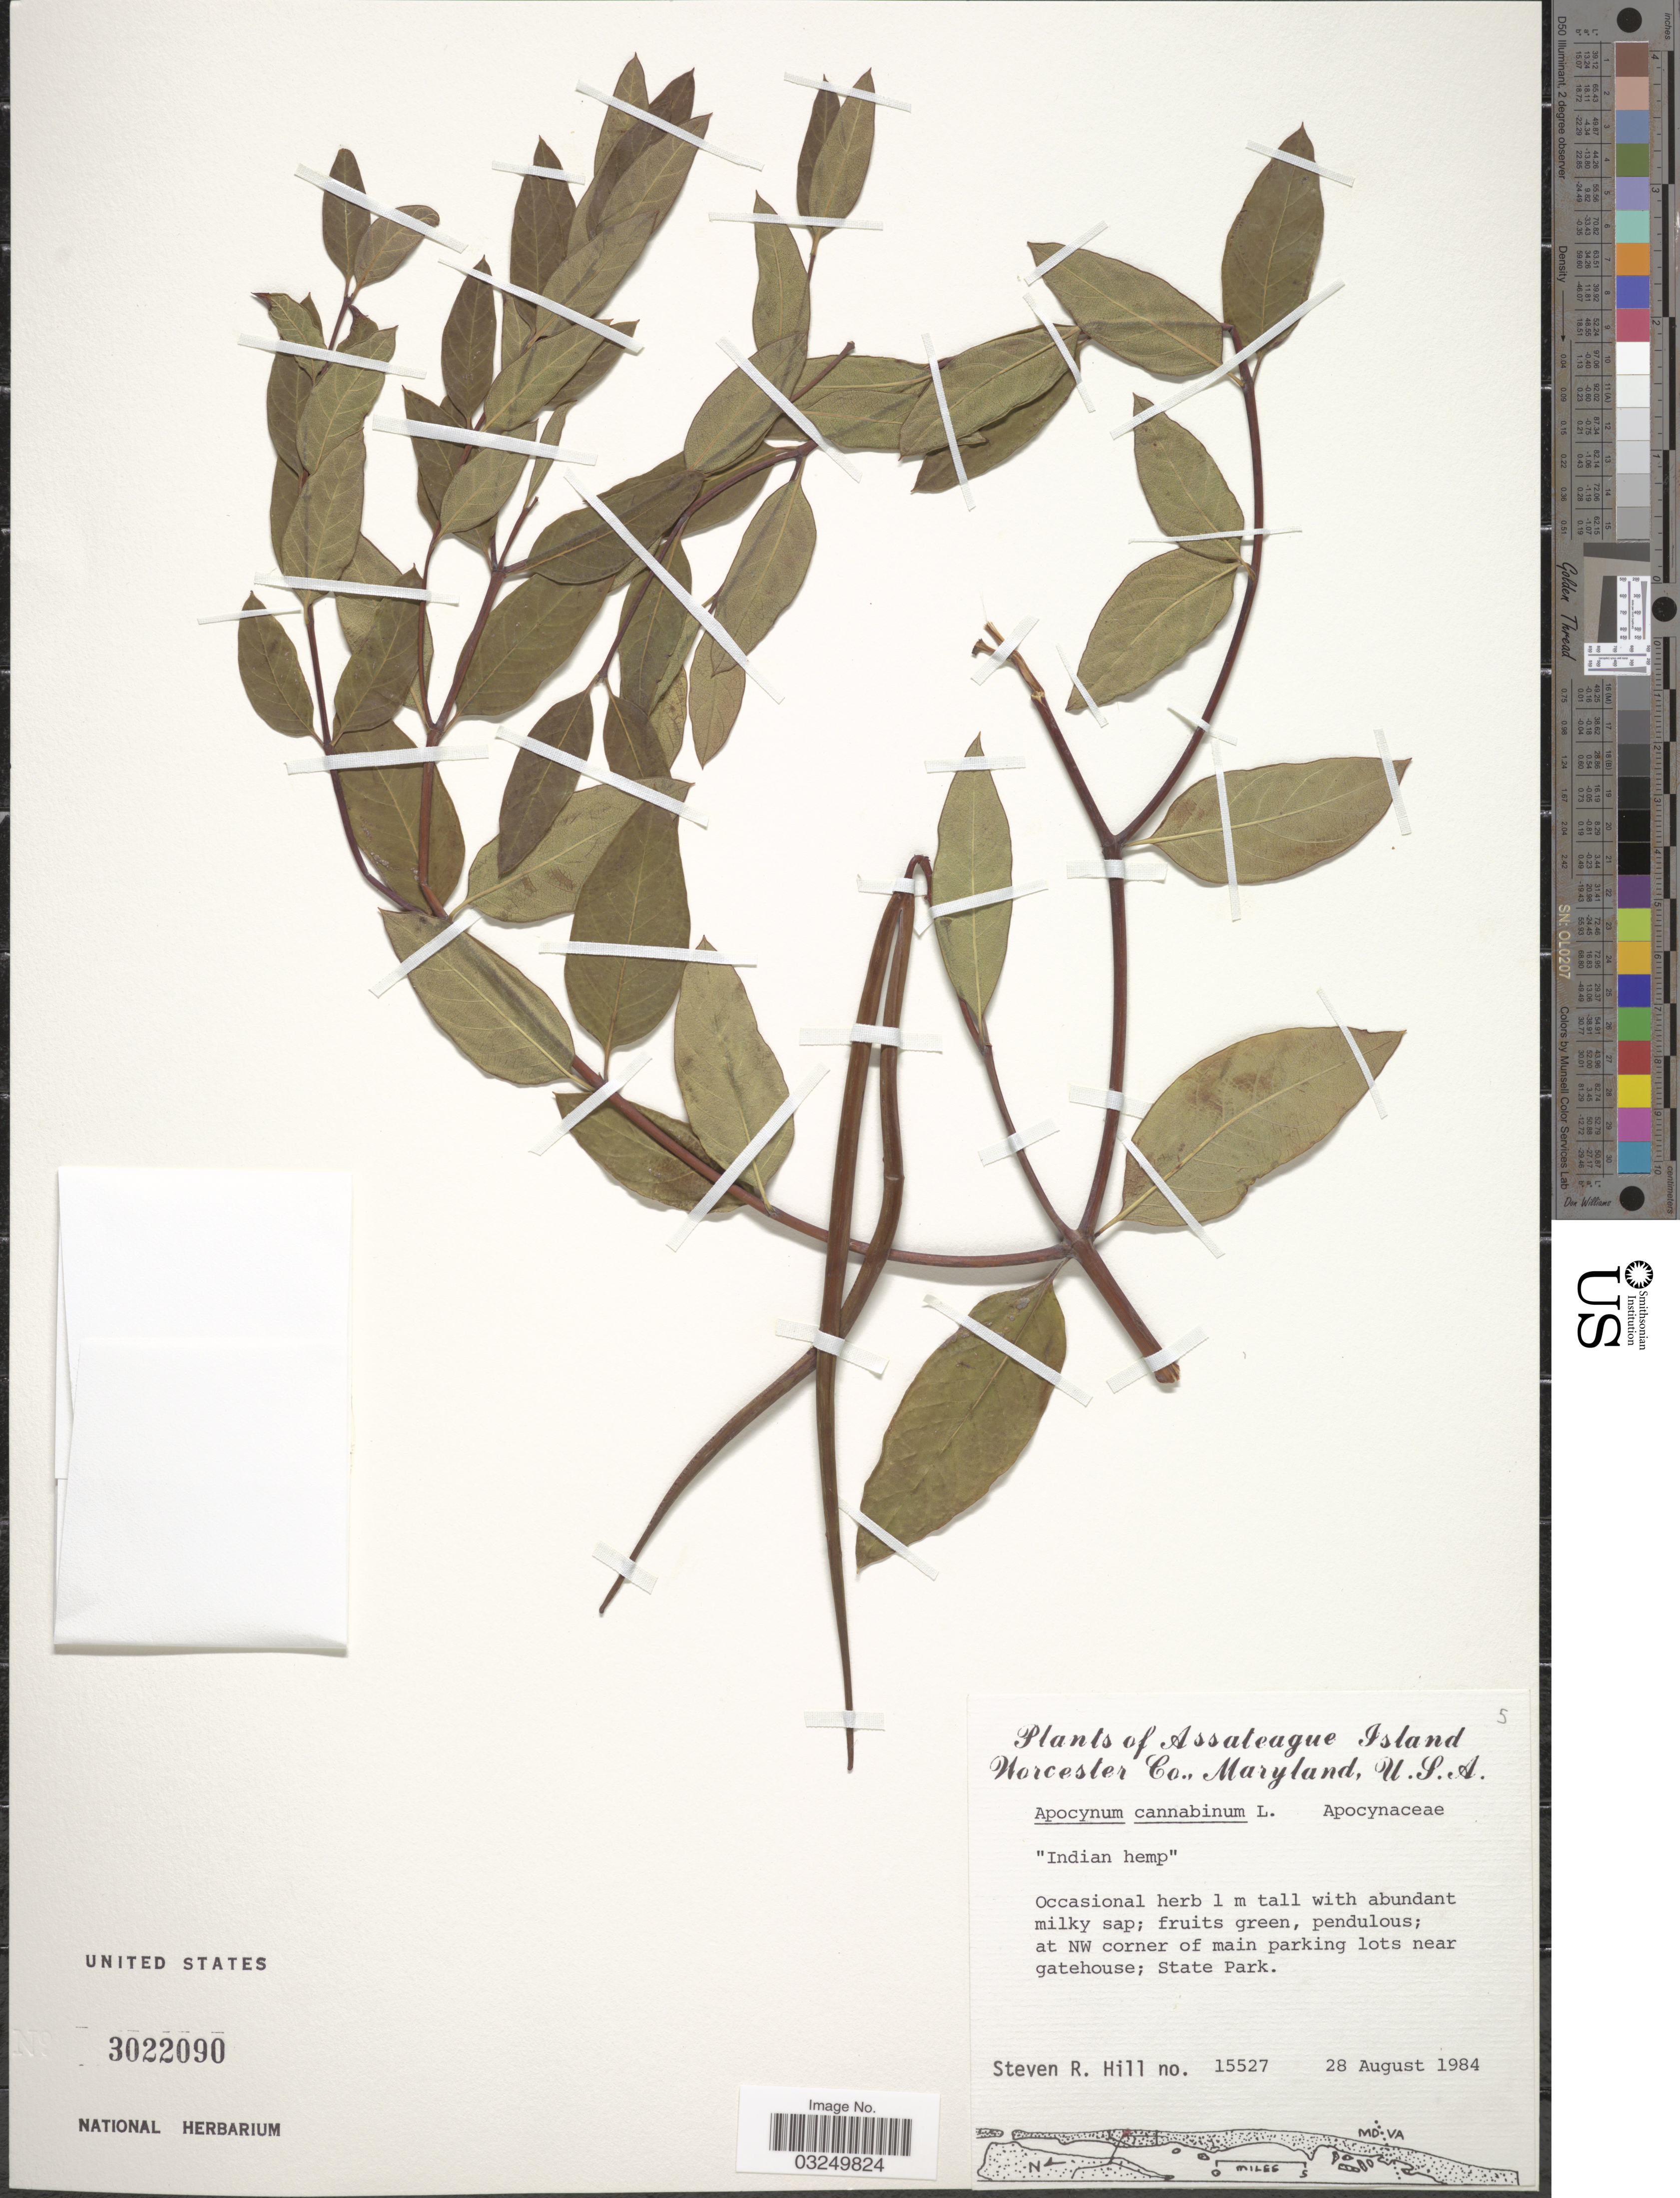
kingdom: Plantae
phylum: Tracheophyta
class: Magnoliopsida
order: Gentianales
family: Apocynaceae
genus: Apocynum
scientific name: Apocynum cannabinum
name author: L.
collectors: S. R. Hill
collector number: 15527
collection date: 1984-08-28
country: United States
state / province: Maryland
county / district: Worcester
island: Assateague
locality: At NW corner of main parking lots near gatehouse; State Park.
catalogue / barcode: US 3022090